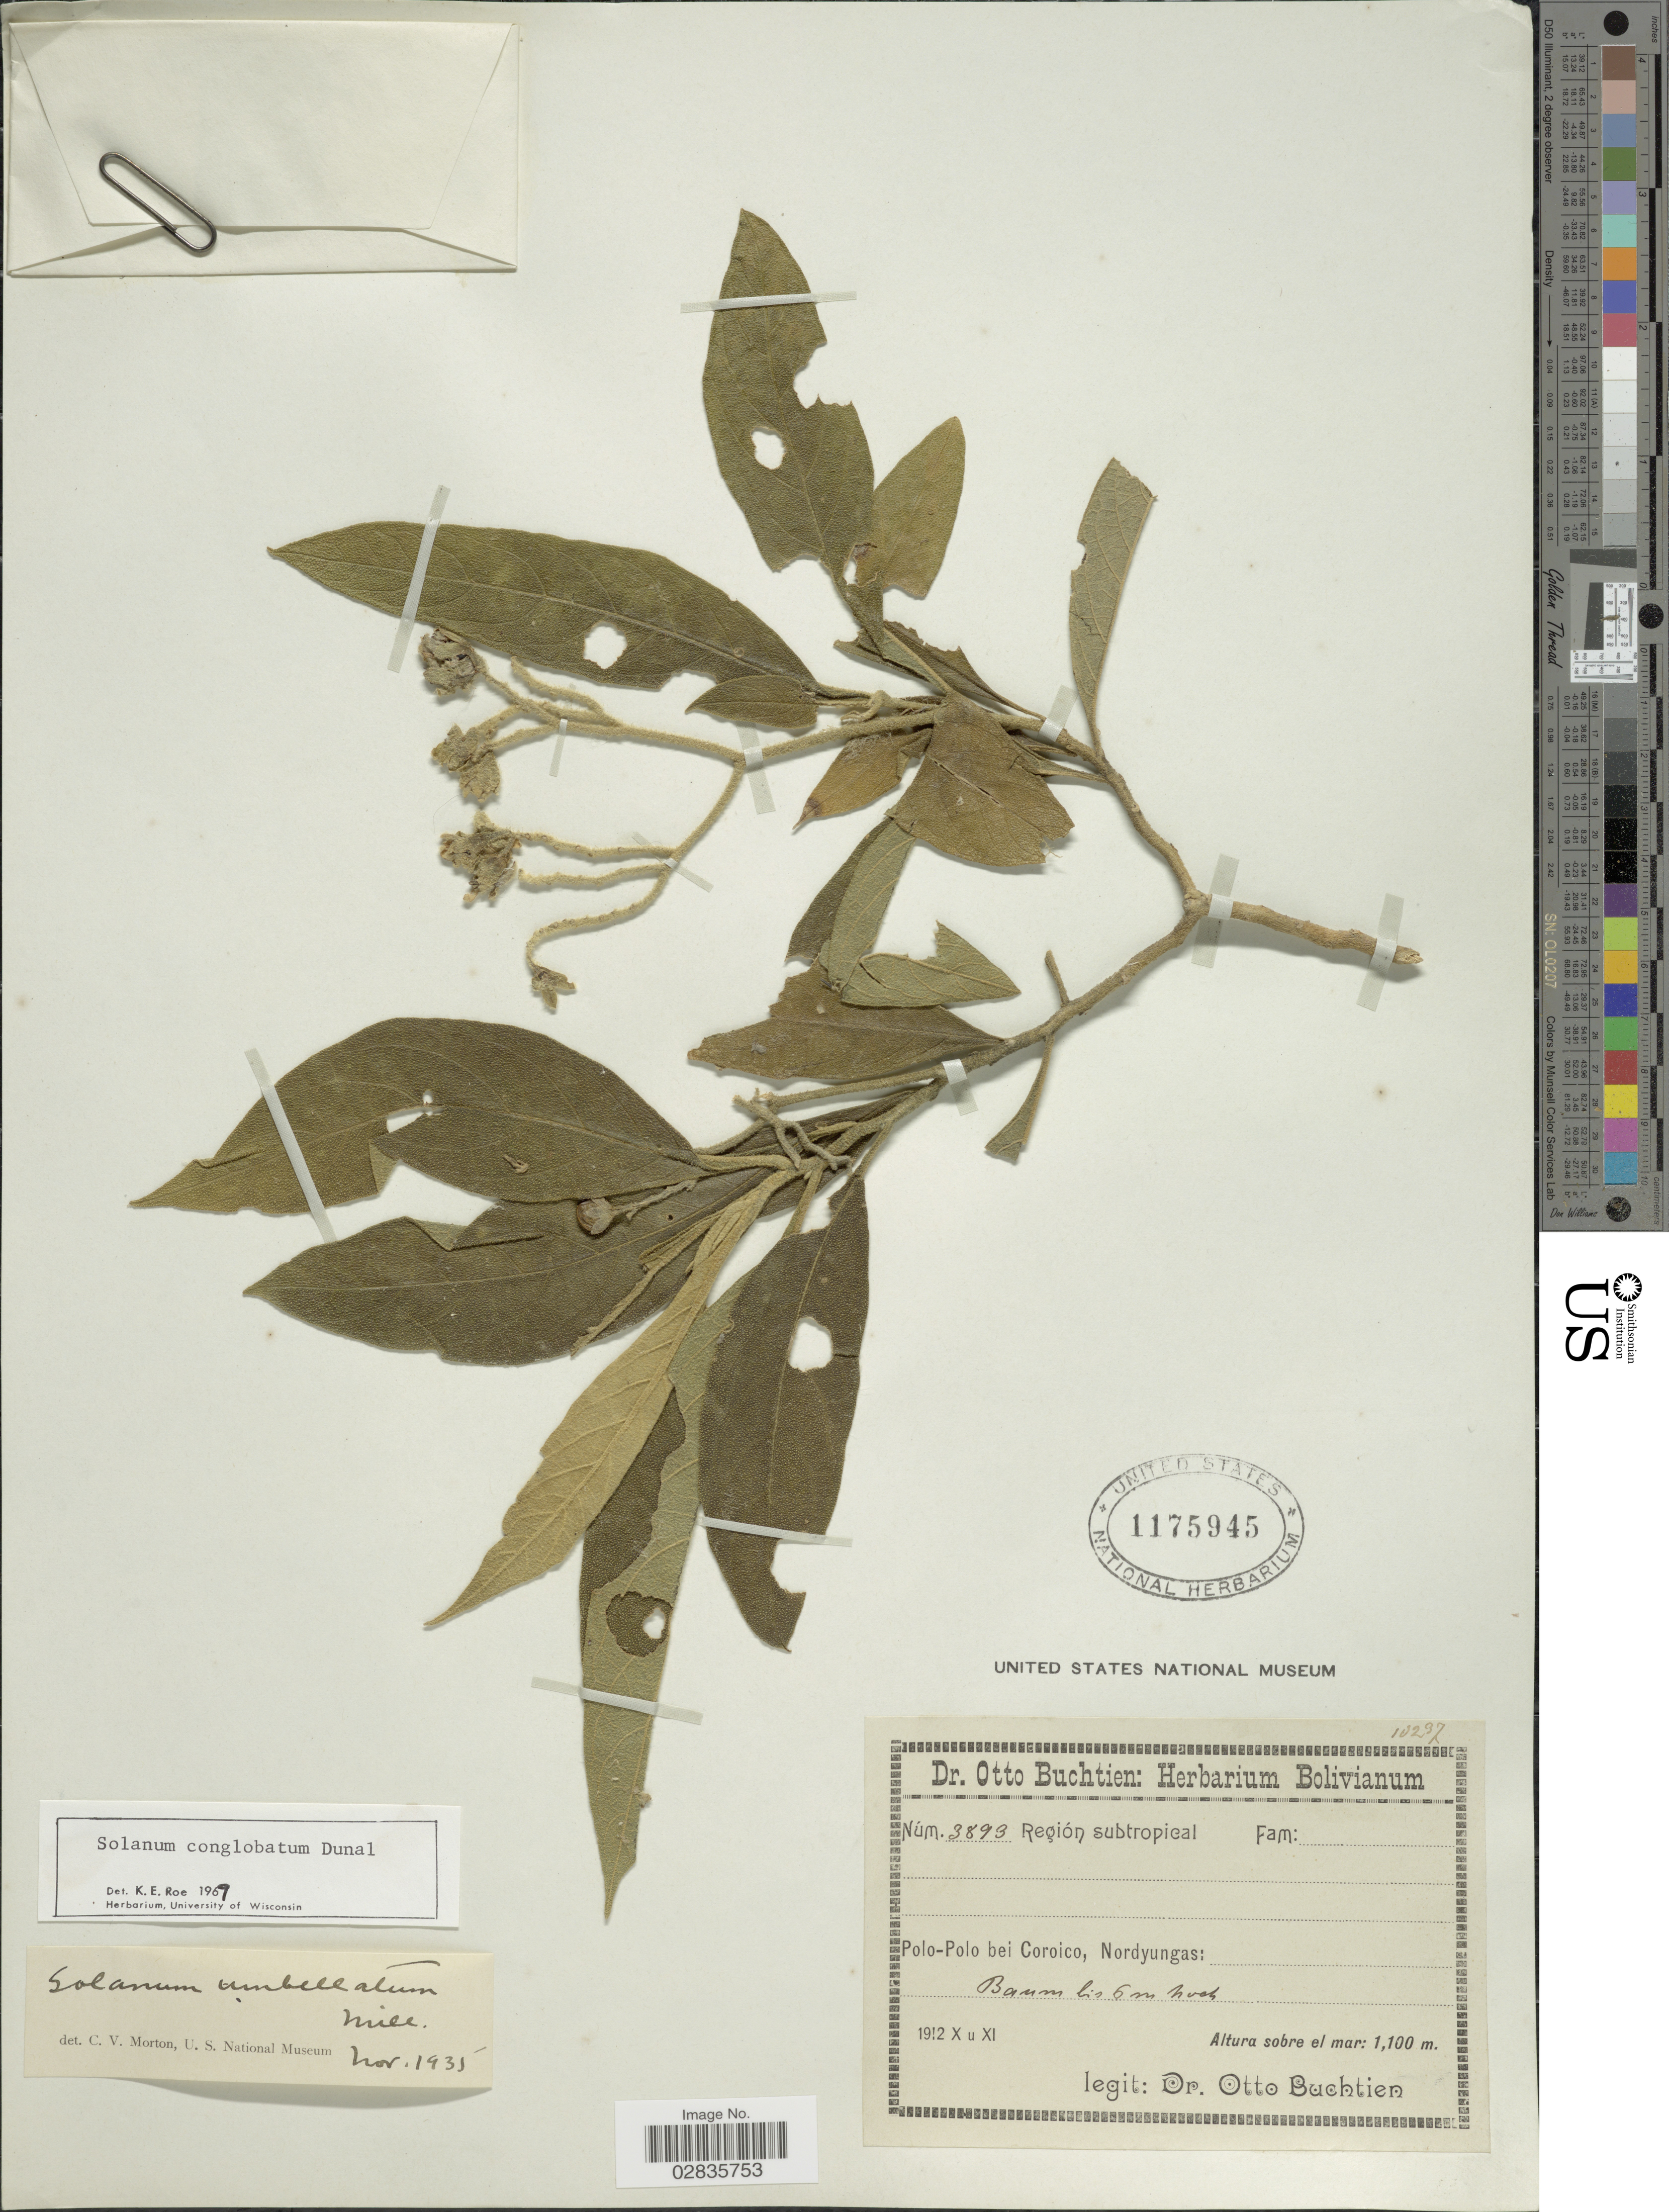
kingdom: Plantae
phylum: Tracheophyta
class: Magnoliopsida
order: Solanales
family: Solanaceae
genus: Solanum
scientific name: Solanum conglobatum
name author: Dunal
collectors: O. Buchtien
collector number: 3893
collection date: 1912-10/1912-11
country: Bolivia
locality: Polo-Polo bei Coroico, Nordyungas.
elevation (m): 1100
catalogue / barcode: US 1175945